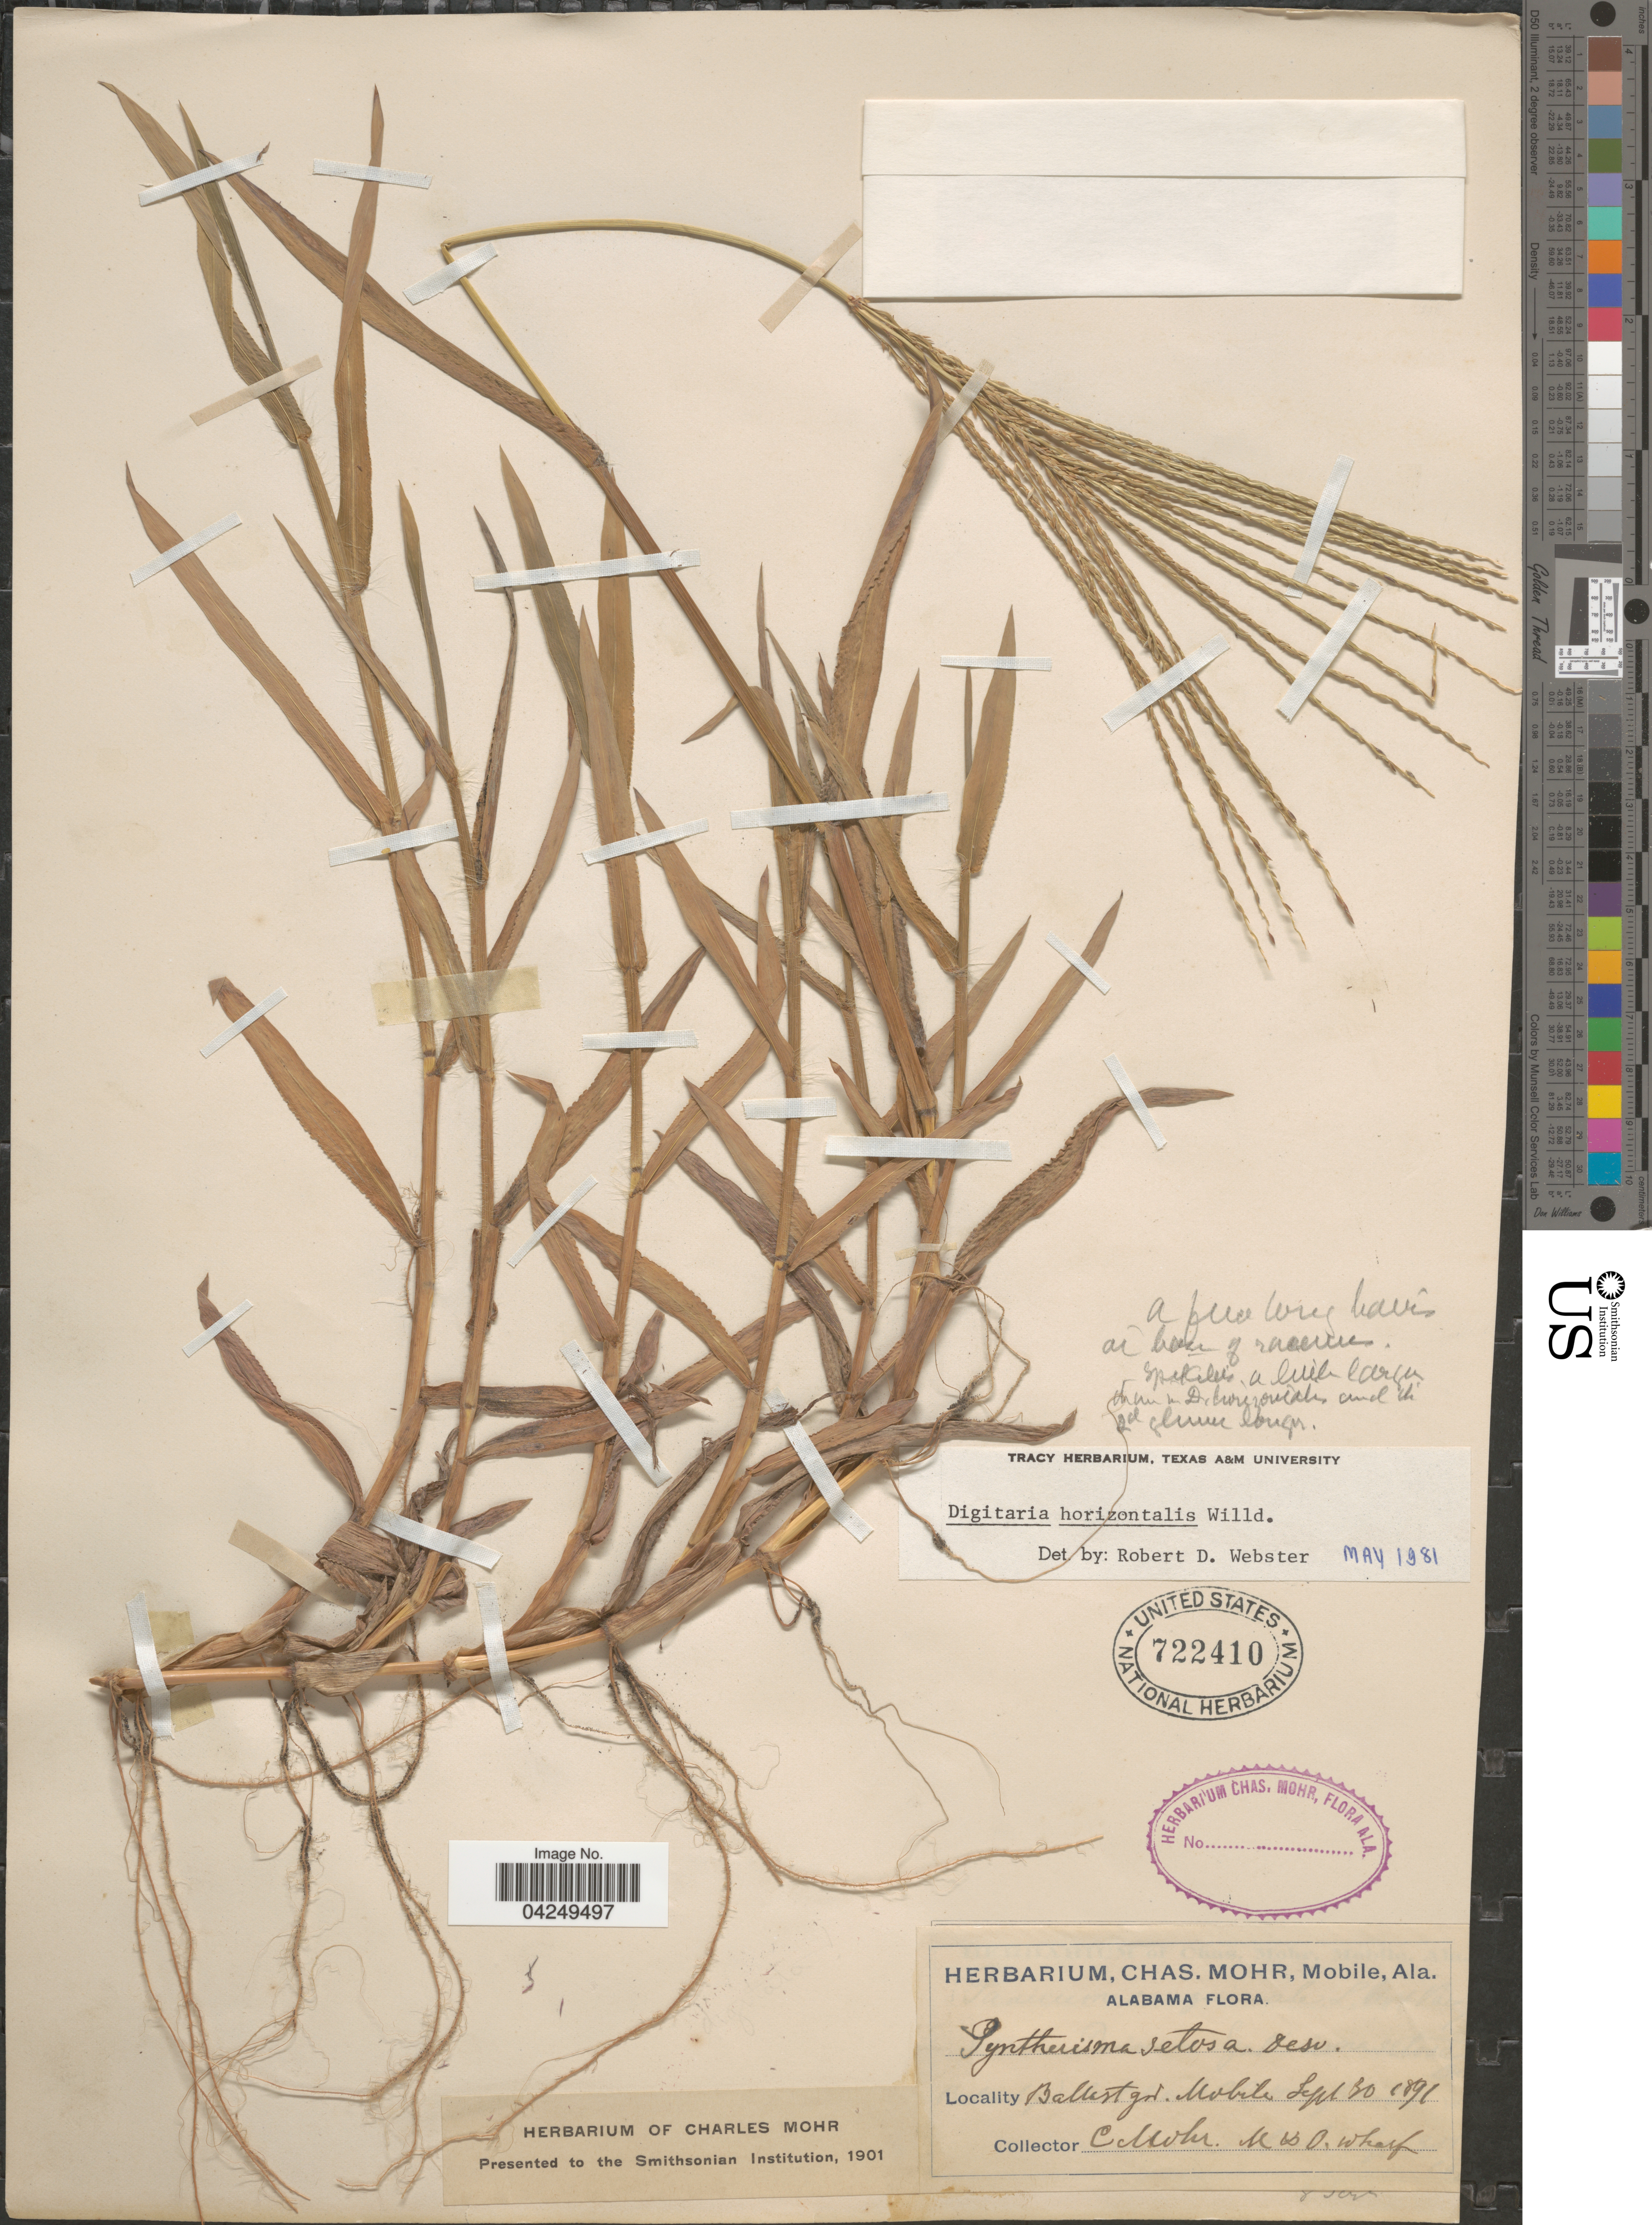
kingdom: Plantae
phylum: Tracheophyta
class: Liliopsida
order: Poales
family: Poaceae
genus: Digitaria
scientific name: Digitaria horizontalis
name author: Willd.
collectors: Mohr, C. T. (herbarium)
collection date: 1891-09-30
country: United States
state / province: Alabama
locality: Ballast grd, Mobile.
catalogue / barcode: US 722410